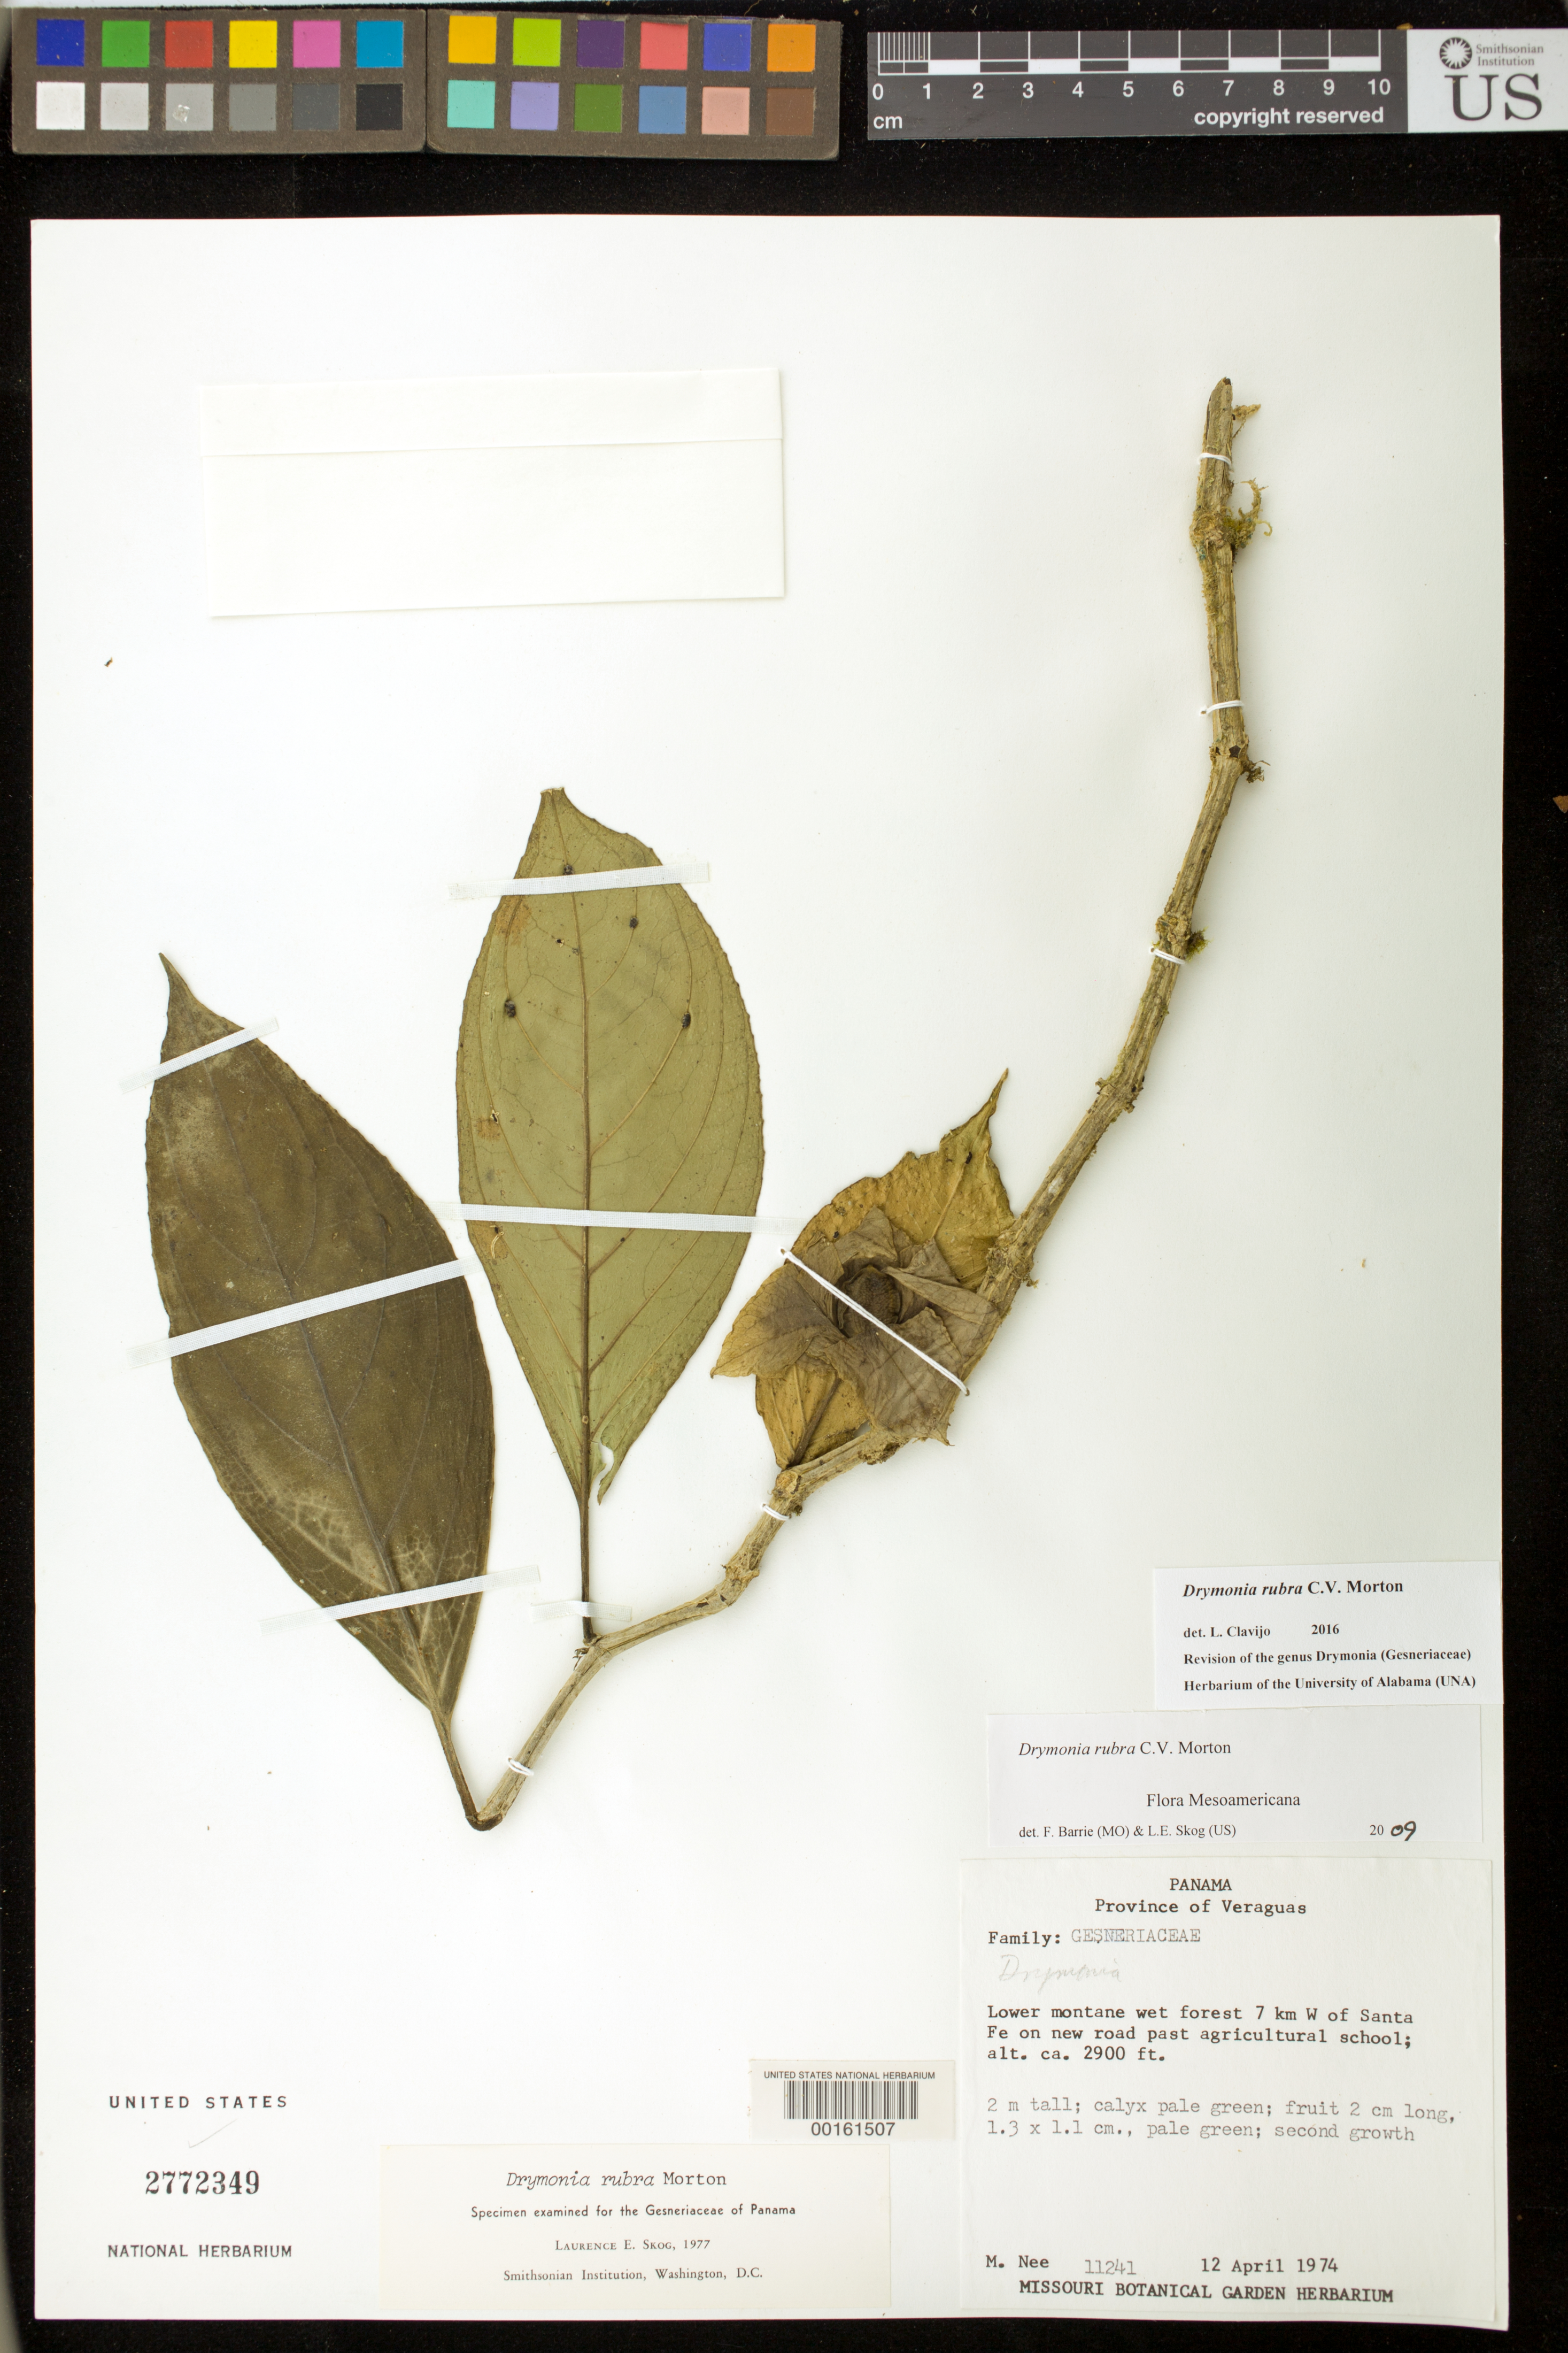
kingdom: Plantae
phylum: Tracheophyta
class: Magnoliopsida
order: Lamiales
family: Gesneriaceae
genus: Drymonia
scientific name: Drymonia rubra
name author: C.V. Morton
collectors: M. Nee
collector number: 11241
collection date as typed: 12 Apr 1974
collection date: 1974-04-12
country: Panama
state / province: Veraguas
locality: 7 km W of Santa Fe on new road past agricultural school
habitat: Lower montane wet forest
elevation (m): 884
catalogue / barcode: US 2772349